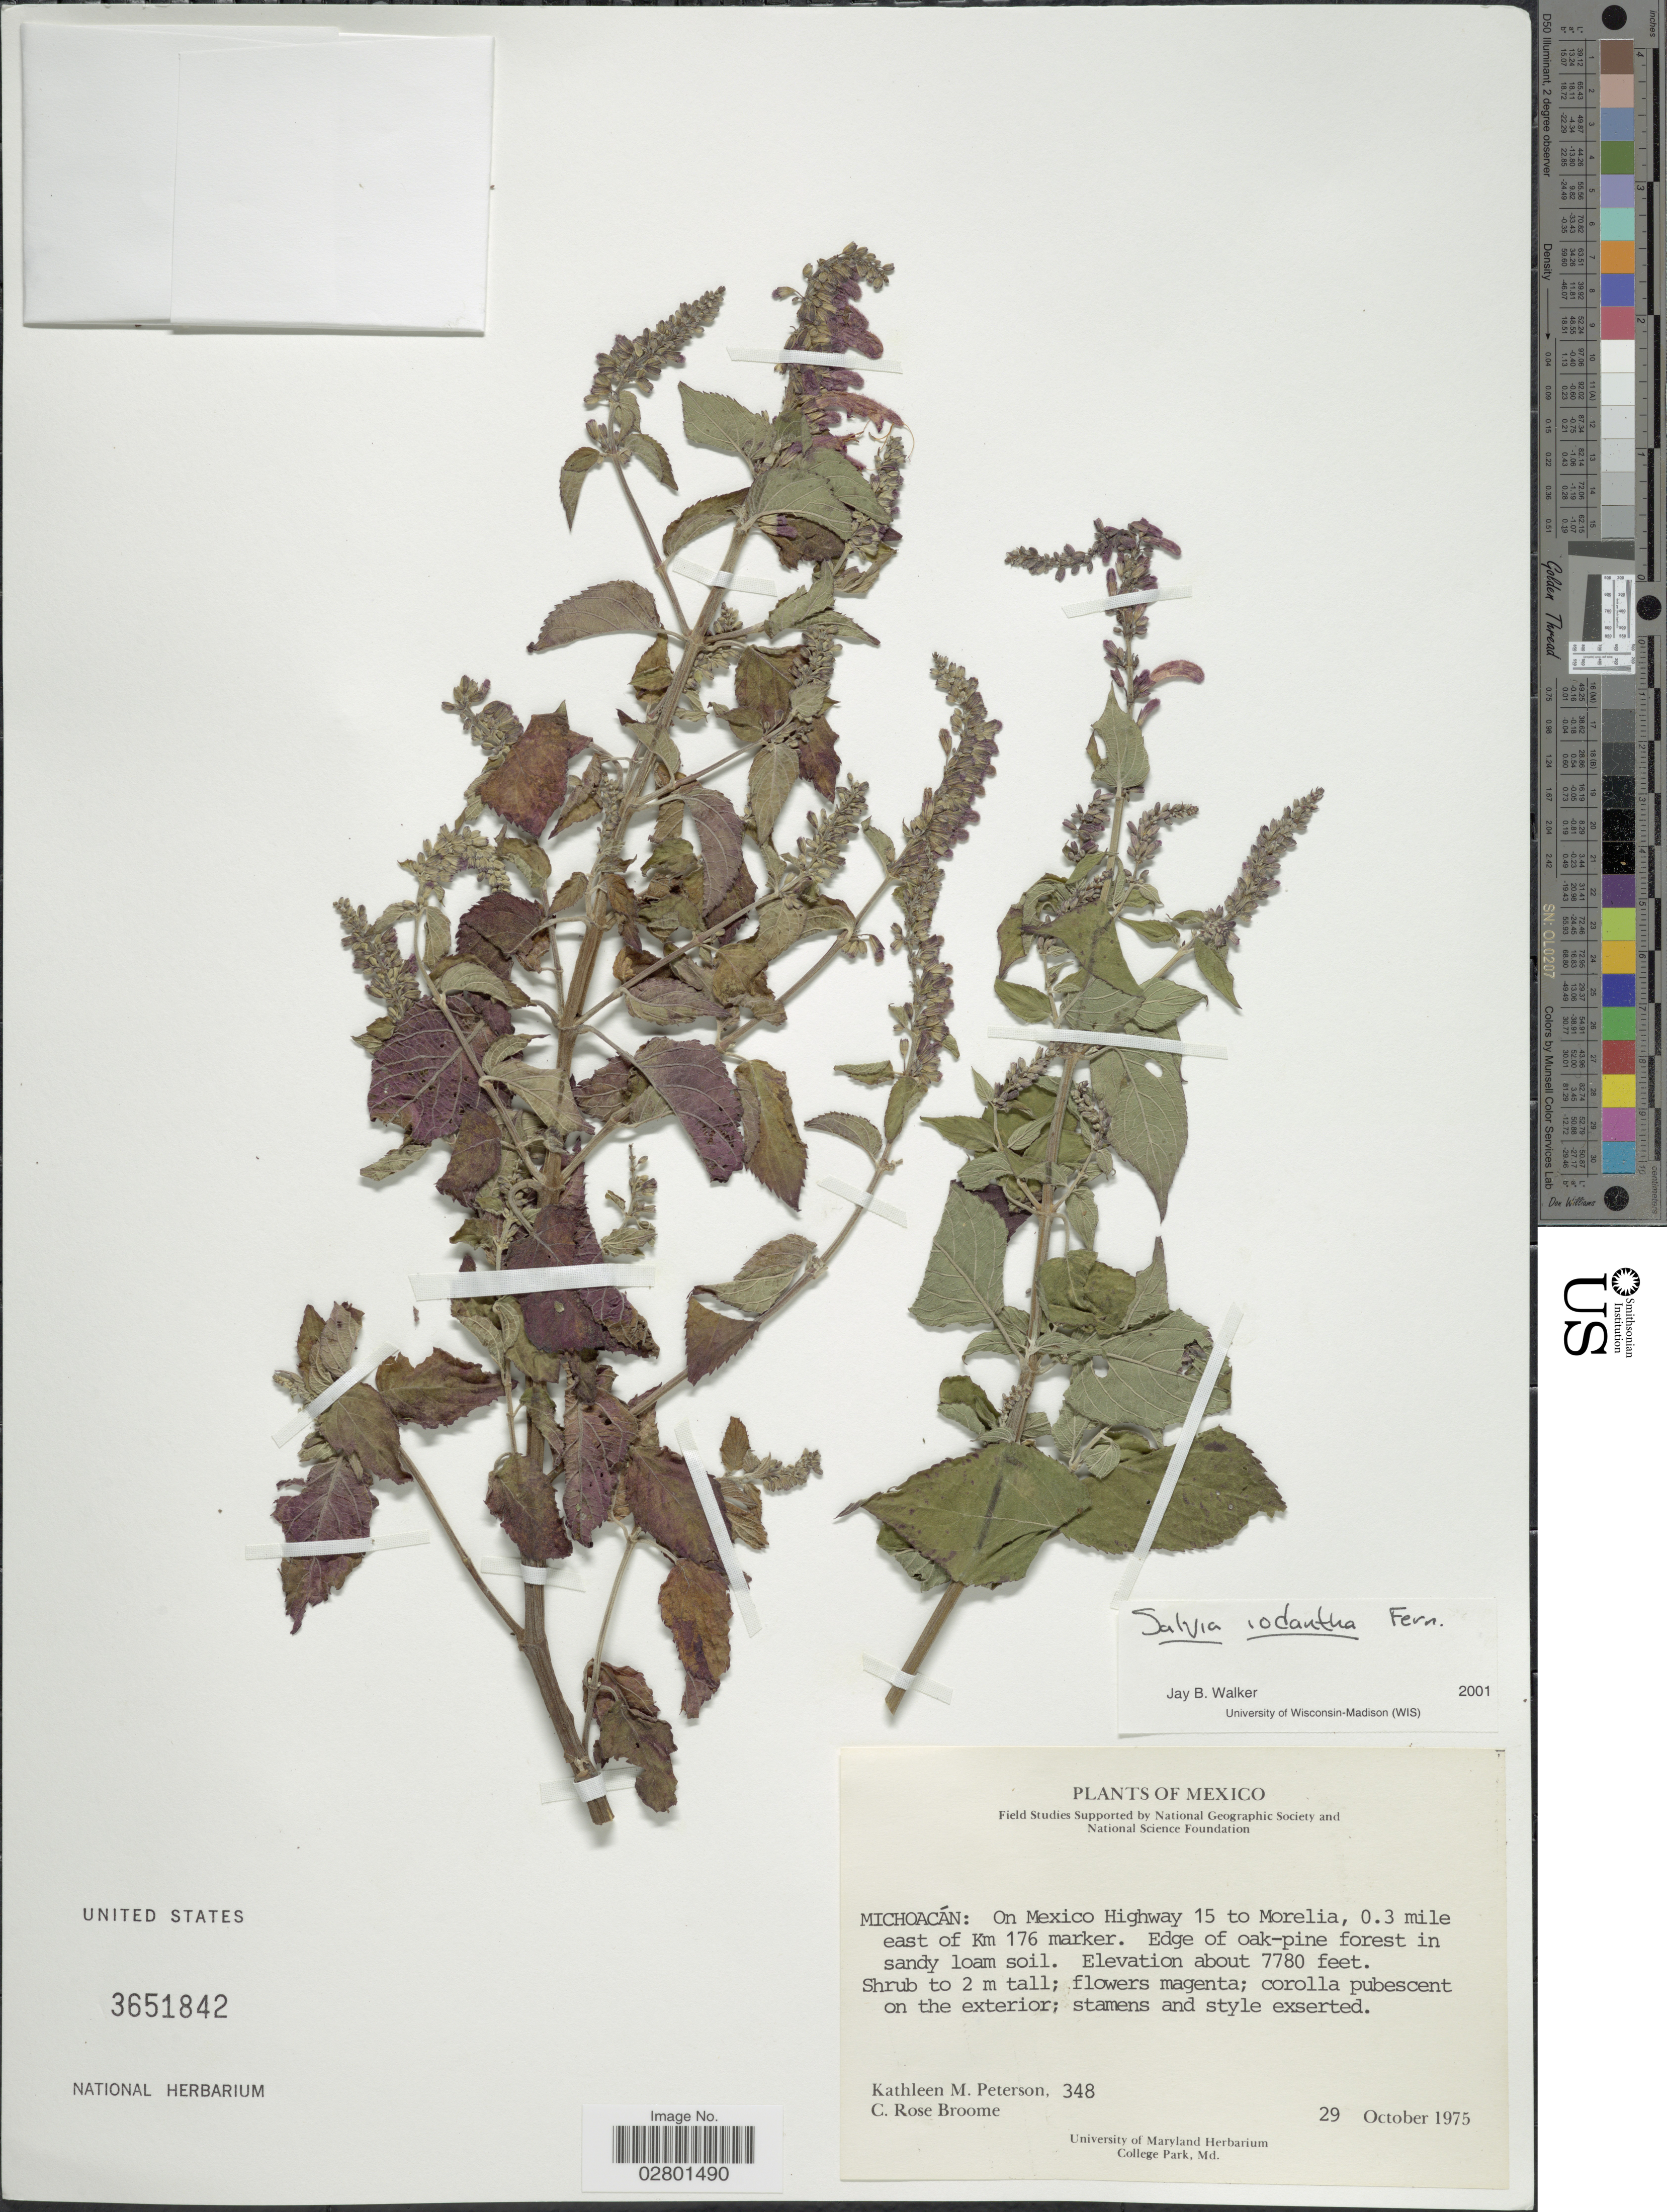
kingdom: Plantae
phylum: Tracheophyta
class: Magnoliopsida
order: Lamiales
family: Lamiaceae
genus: Salvia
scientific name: Salvia iodantha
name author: Fernald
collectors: K. Peterson & C. R. Broome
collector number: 348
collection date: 1975-10-29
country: Mexico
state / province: Michoacán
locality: On Mexico Highway 15 to Morelia, 0.3 miles east of Km 176 marker.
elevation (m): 2371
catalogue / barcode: US 3651842